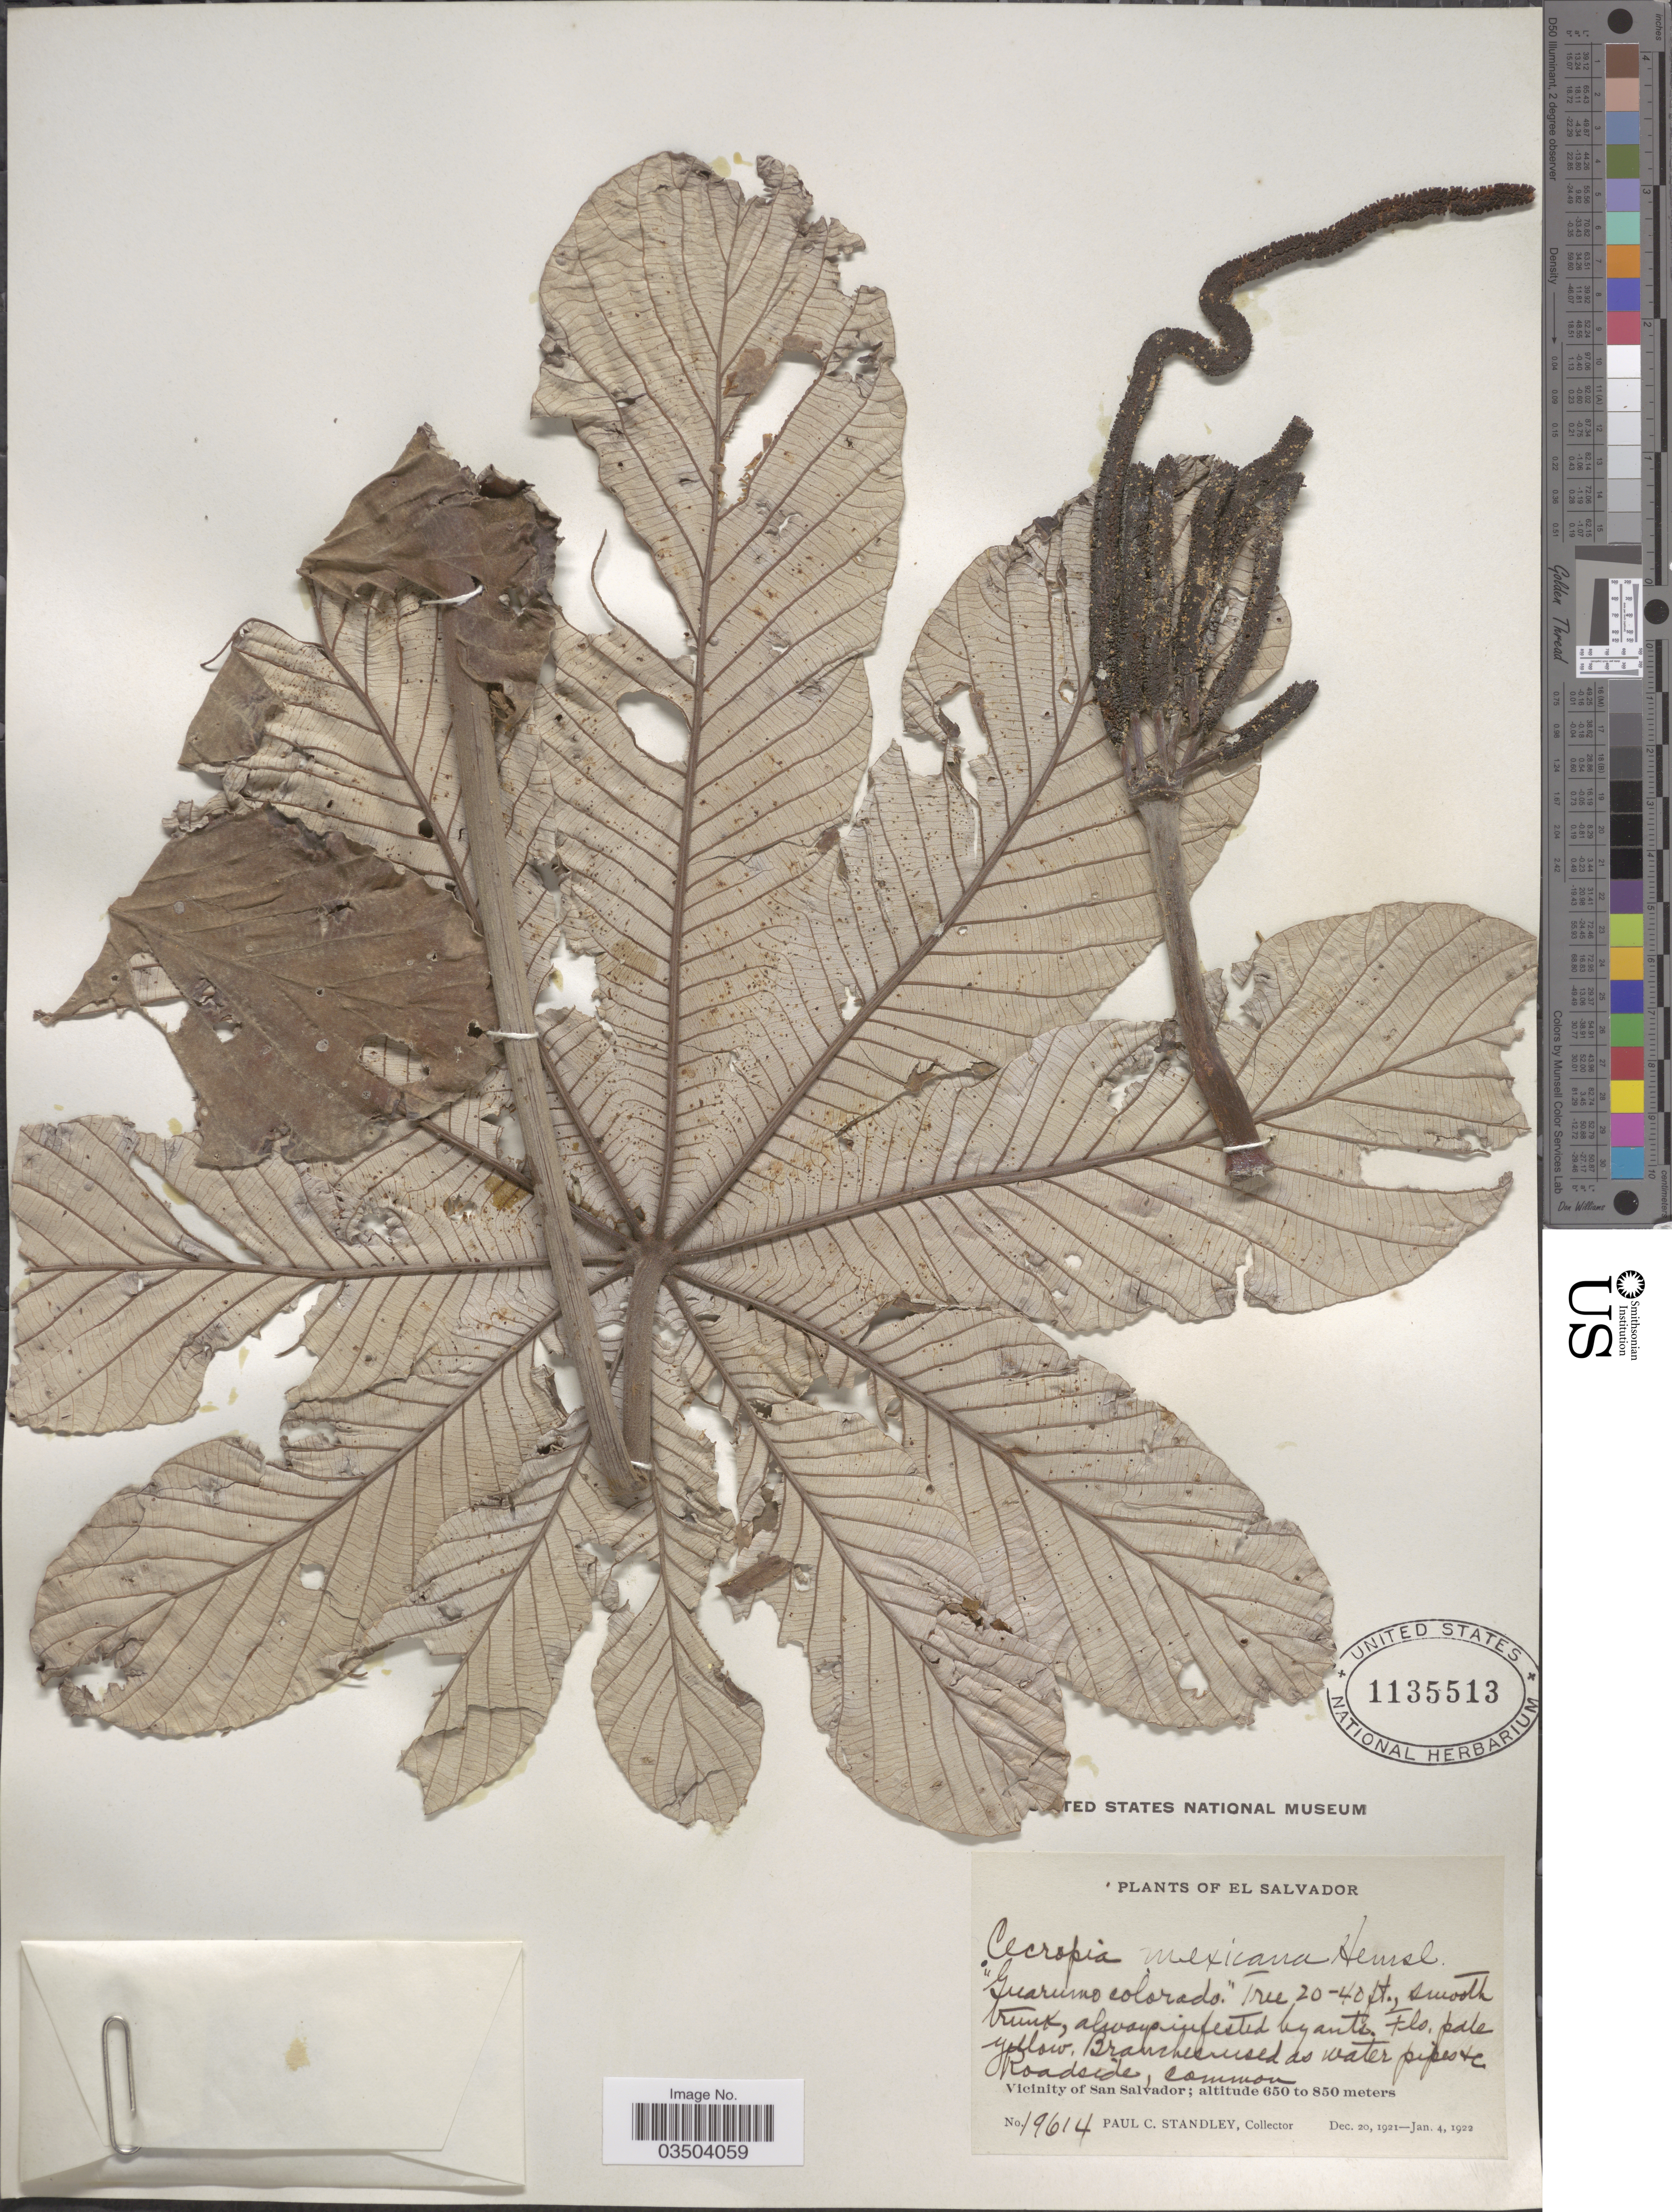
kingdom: Plantae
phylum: Tracheophyta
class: Magnoliopsida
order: Rosales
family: Urticaceae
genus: Cecropia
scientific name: Cecropia obtusifolia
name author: Bertol.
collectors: P. C. Standley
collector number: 19614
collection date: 1921-12-20/1922-01-04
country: El Salvador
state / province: San Salvador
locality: Vicinity of San Salvador.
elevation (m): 650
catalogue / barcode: US 1135513